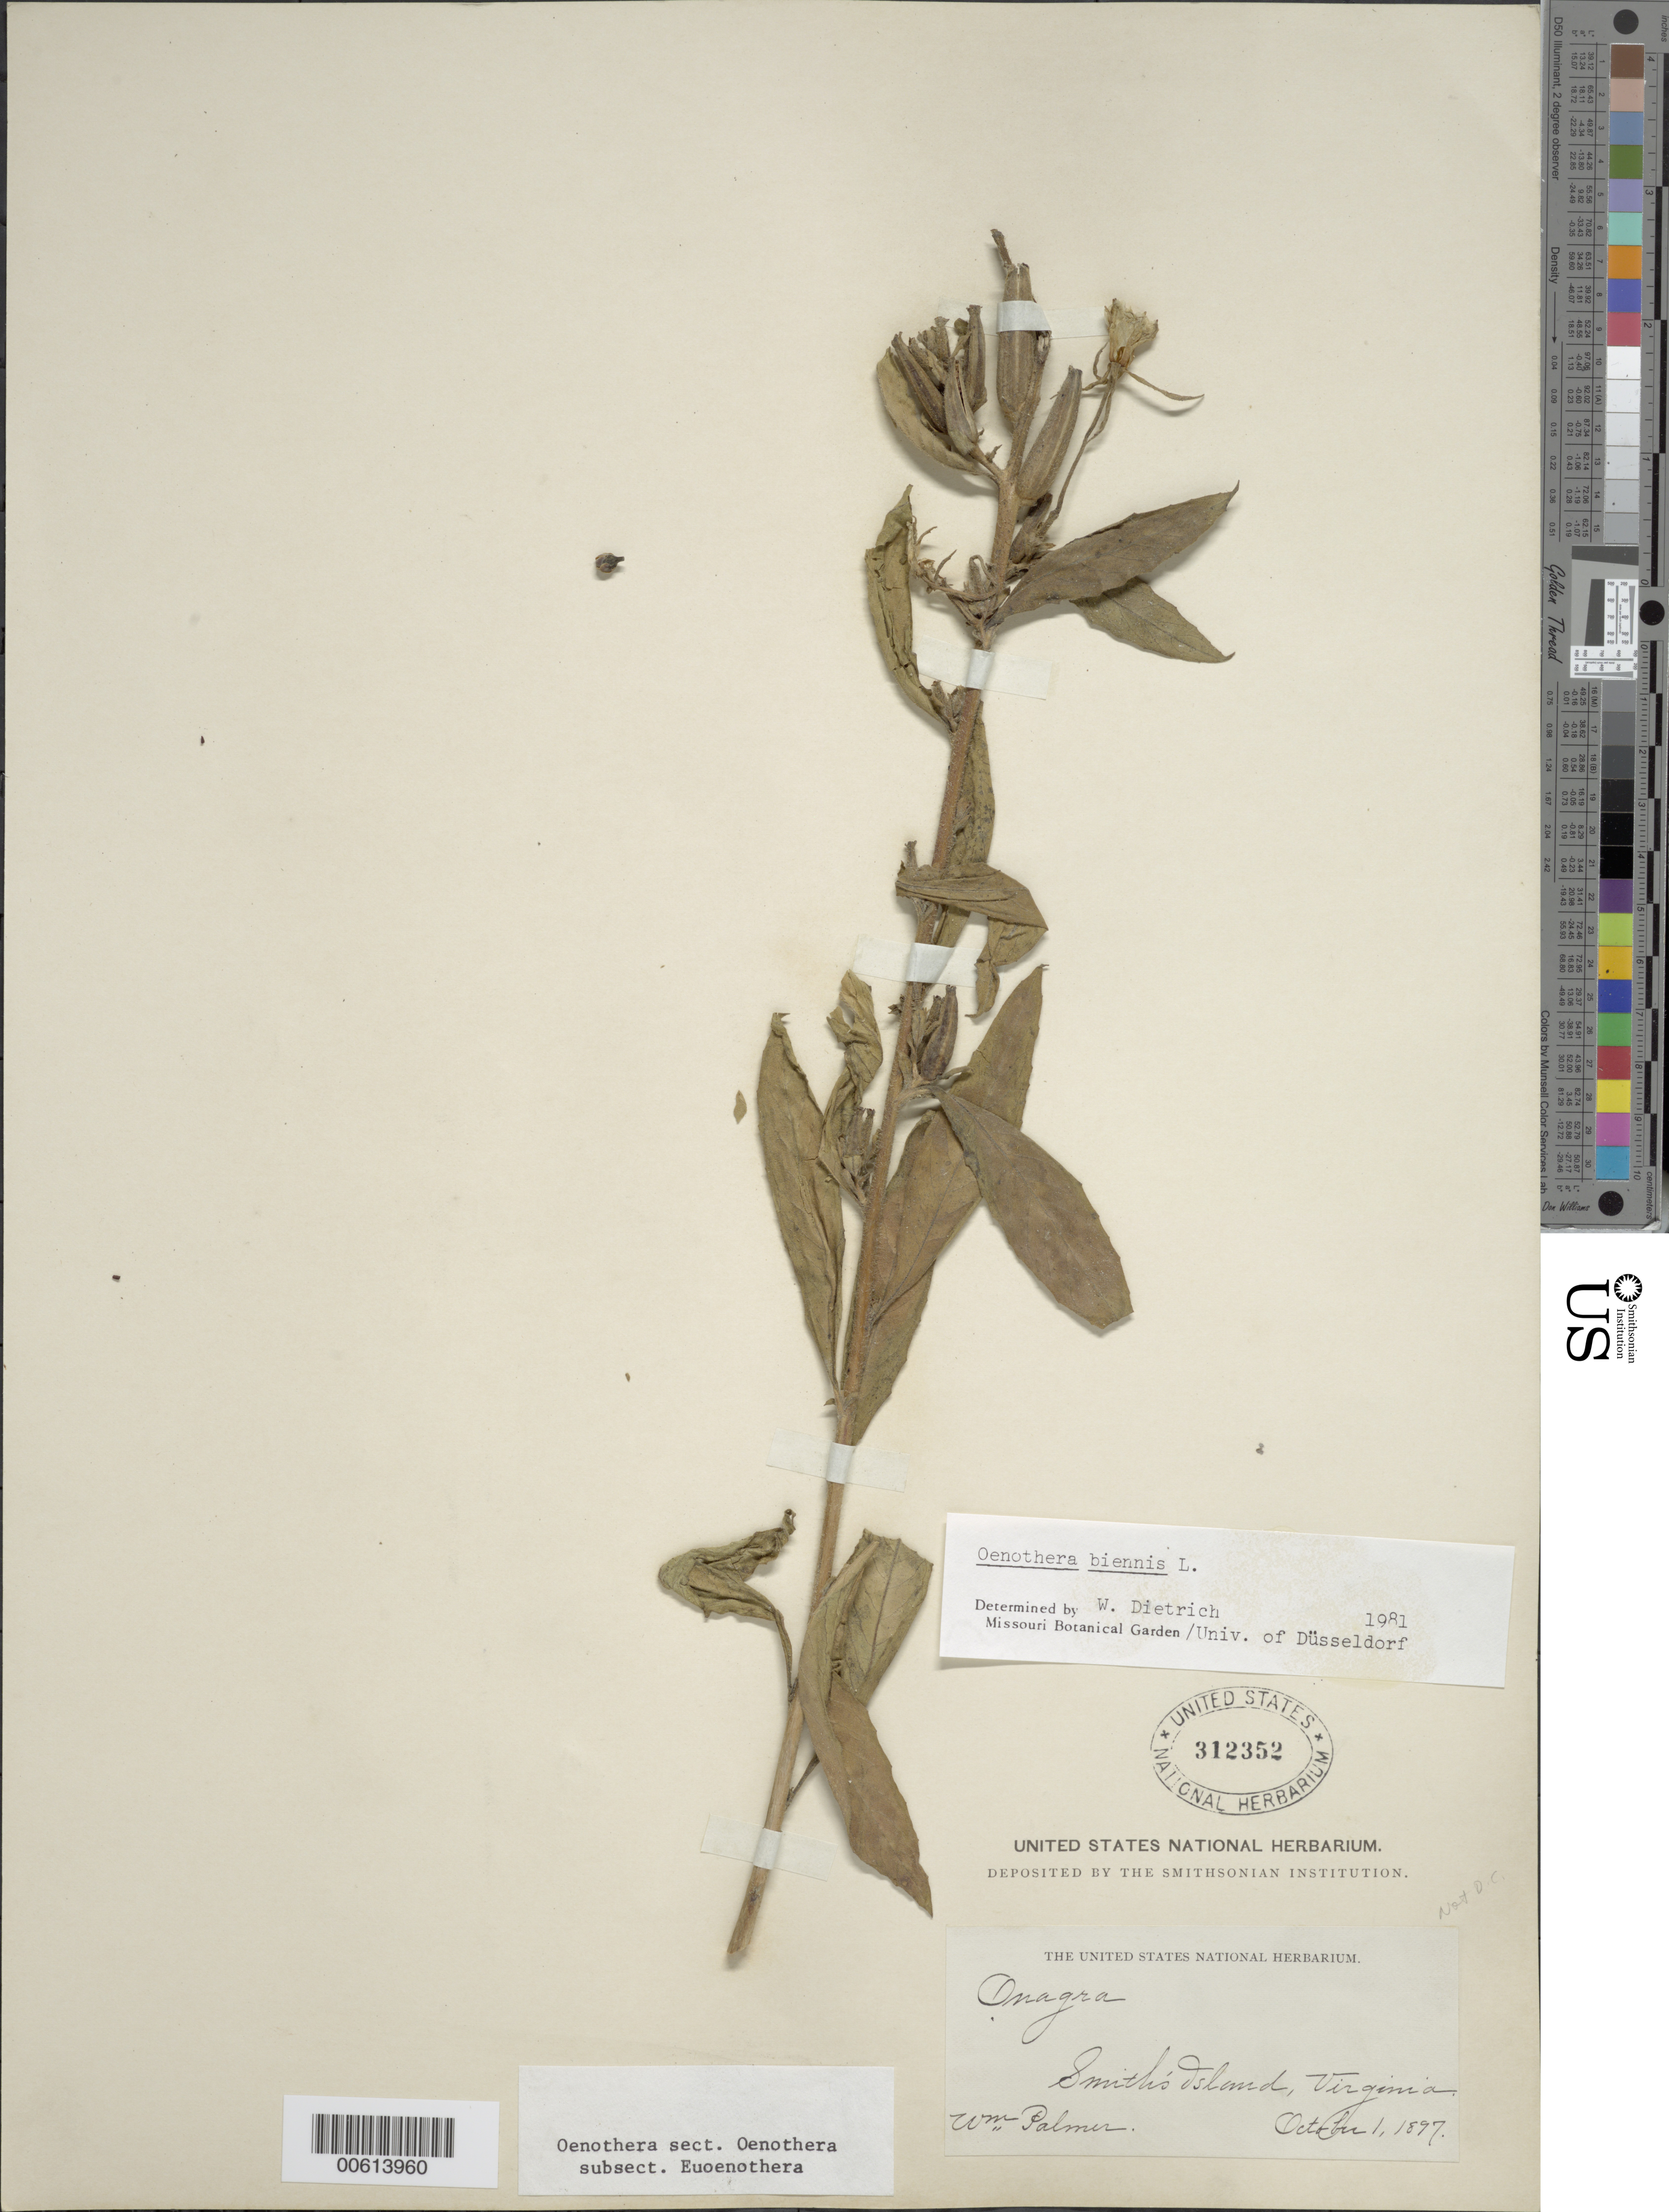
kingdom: Plantae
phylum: Tracheophyta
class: Magnoliopsida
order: Myrtales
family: Onagraceae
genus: Oenothera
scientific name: Oenothera biennis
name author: L.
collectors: W. Palmer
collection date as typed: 01 Oct 1897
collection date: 1897-10-01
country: United States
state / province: Virginia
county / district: Northampton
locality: Smith Island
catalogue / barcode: US 312352